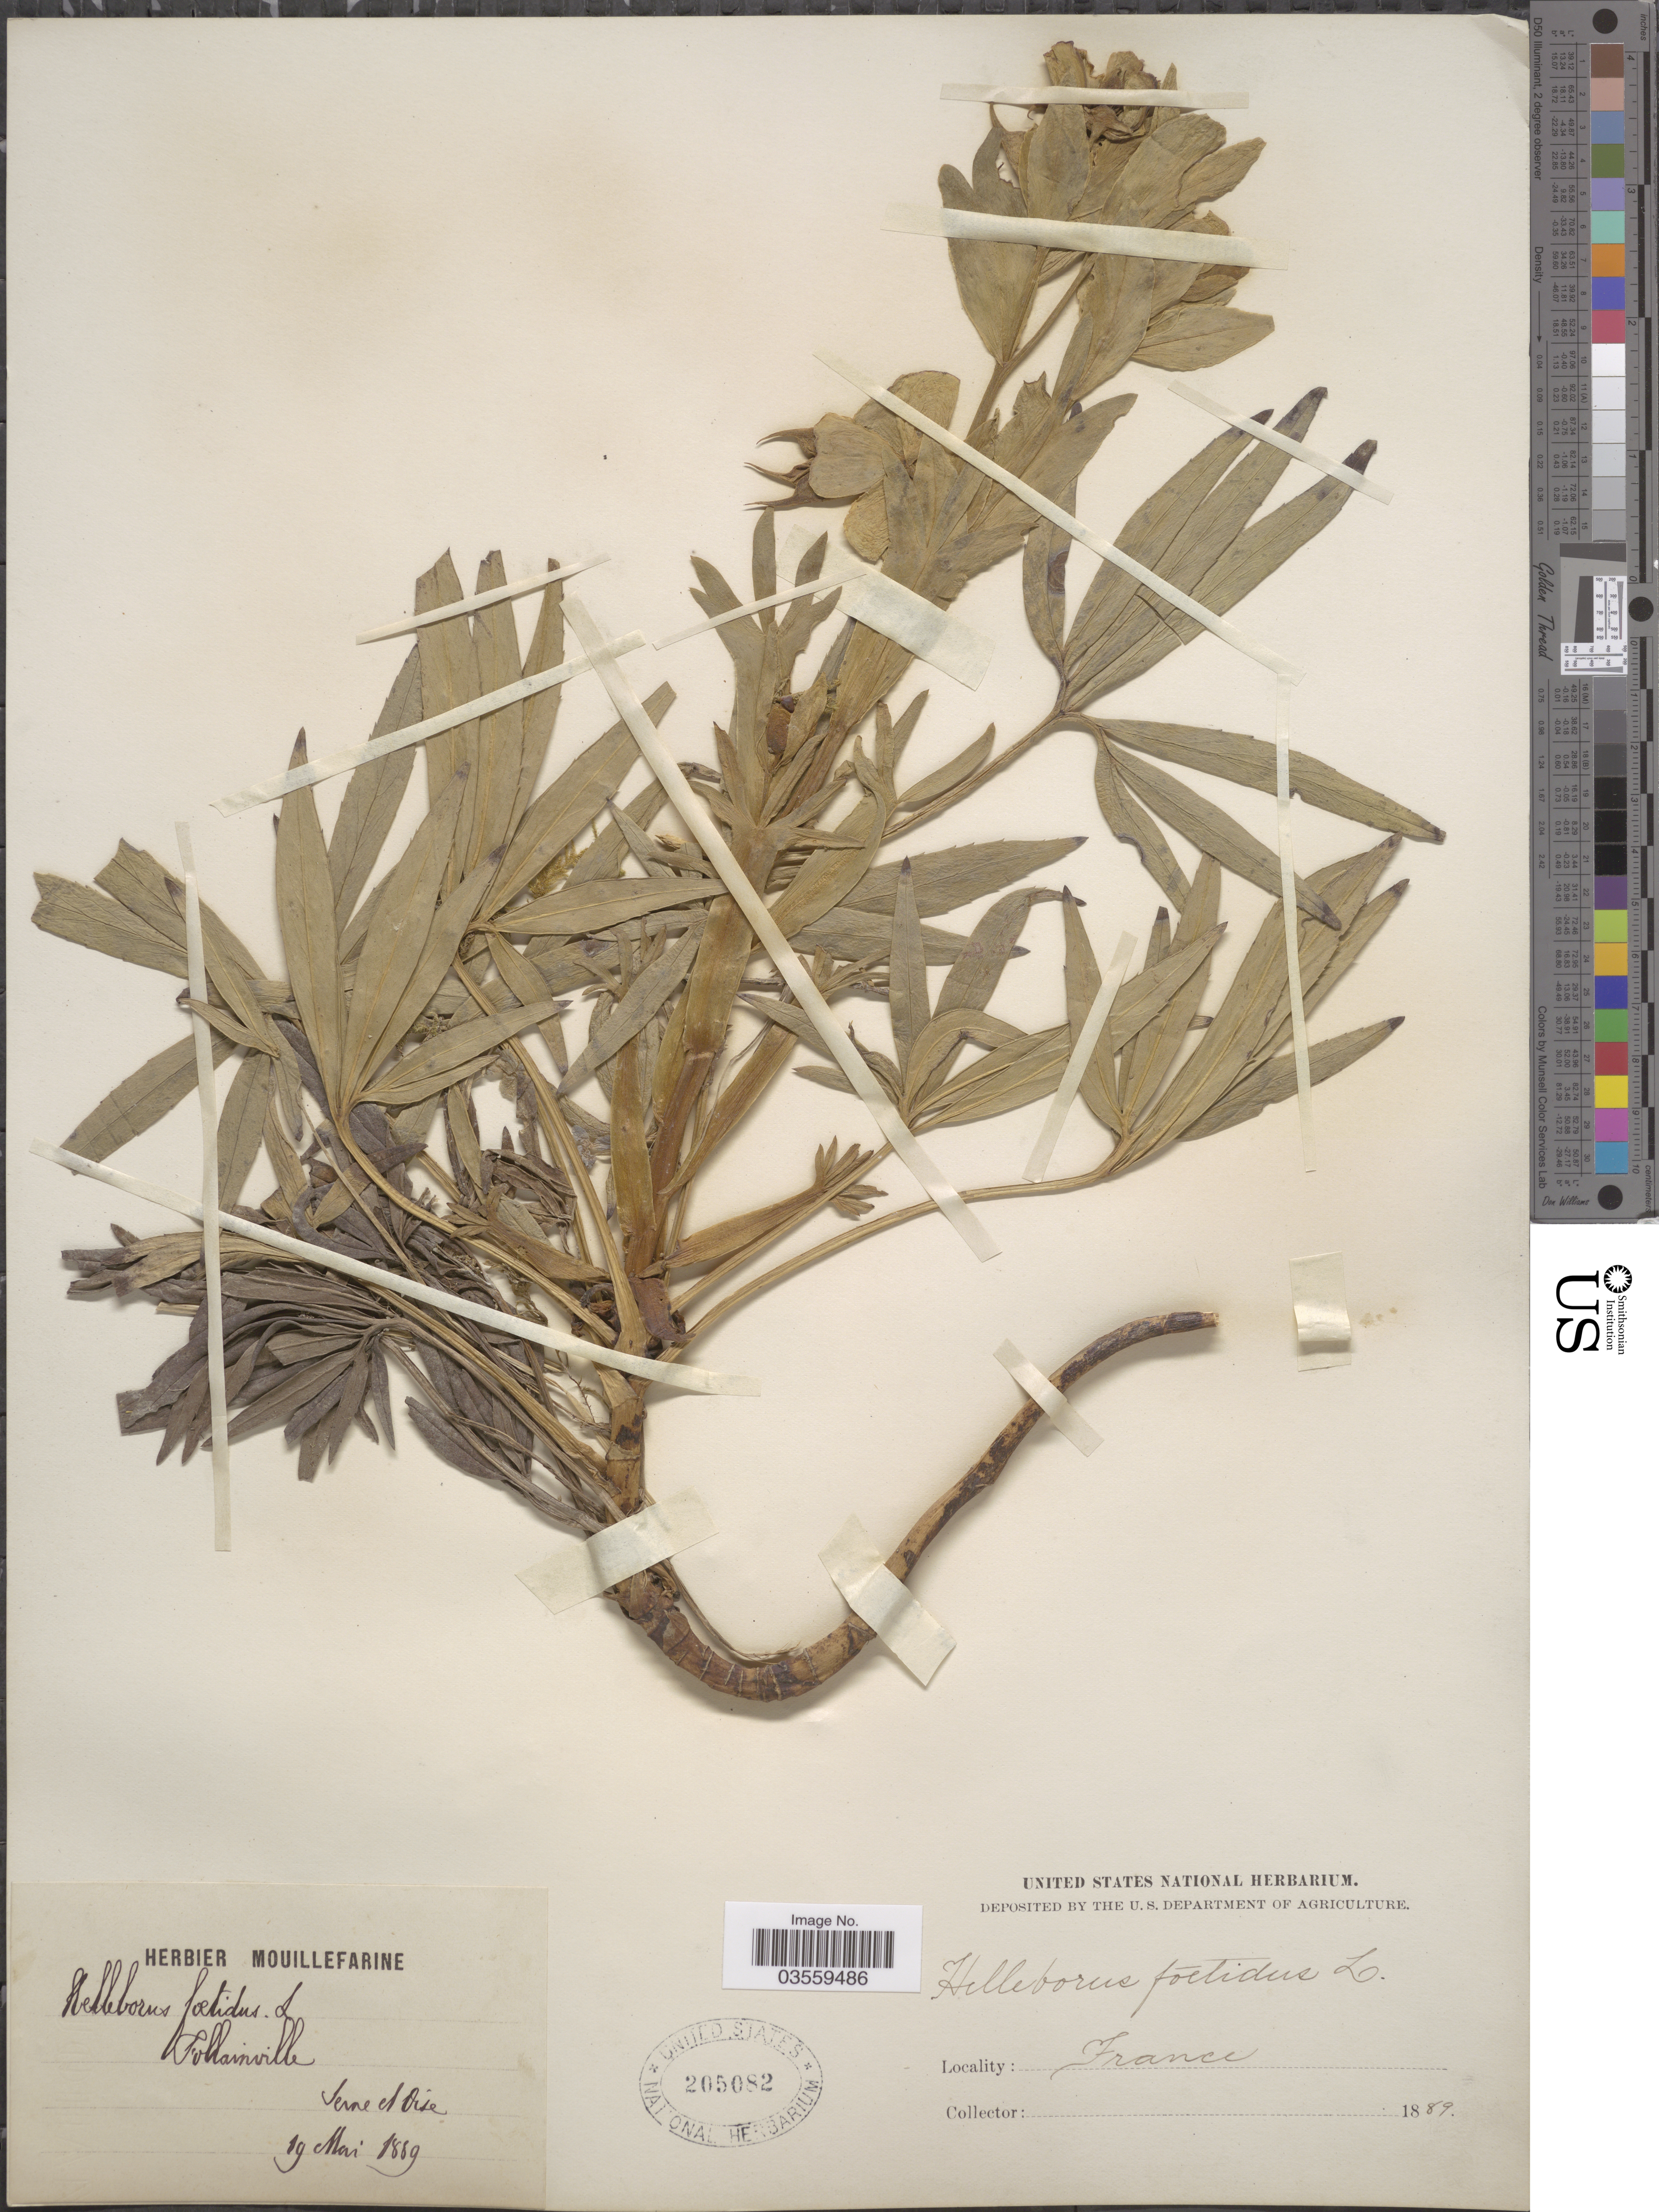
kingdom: Plantae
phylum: Tracheophyta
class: Magnoliopsida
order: Ranunculales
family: Ranunculaceae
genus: Helleborus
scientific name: Helleborus foetidus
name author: L.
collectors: ex herb. Mouillefarine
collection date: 1889-05-19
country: France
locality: Follainville. Seine et Oise.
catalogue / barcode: US 205082